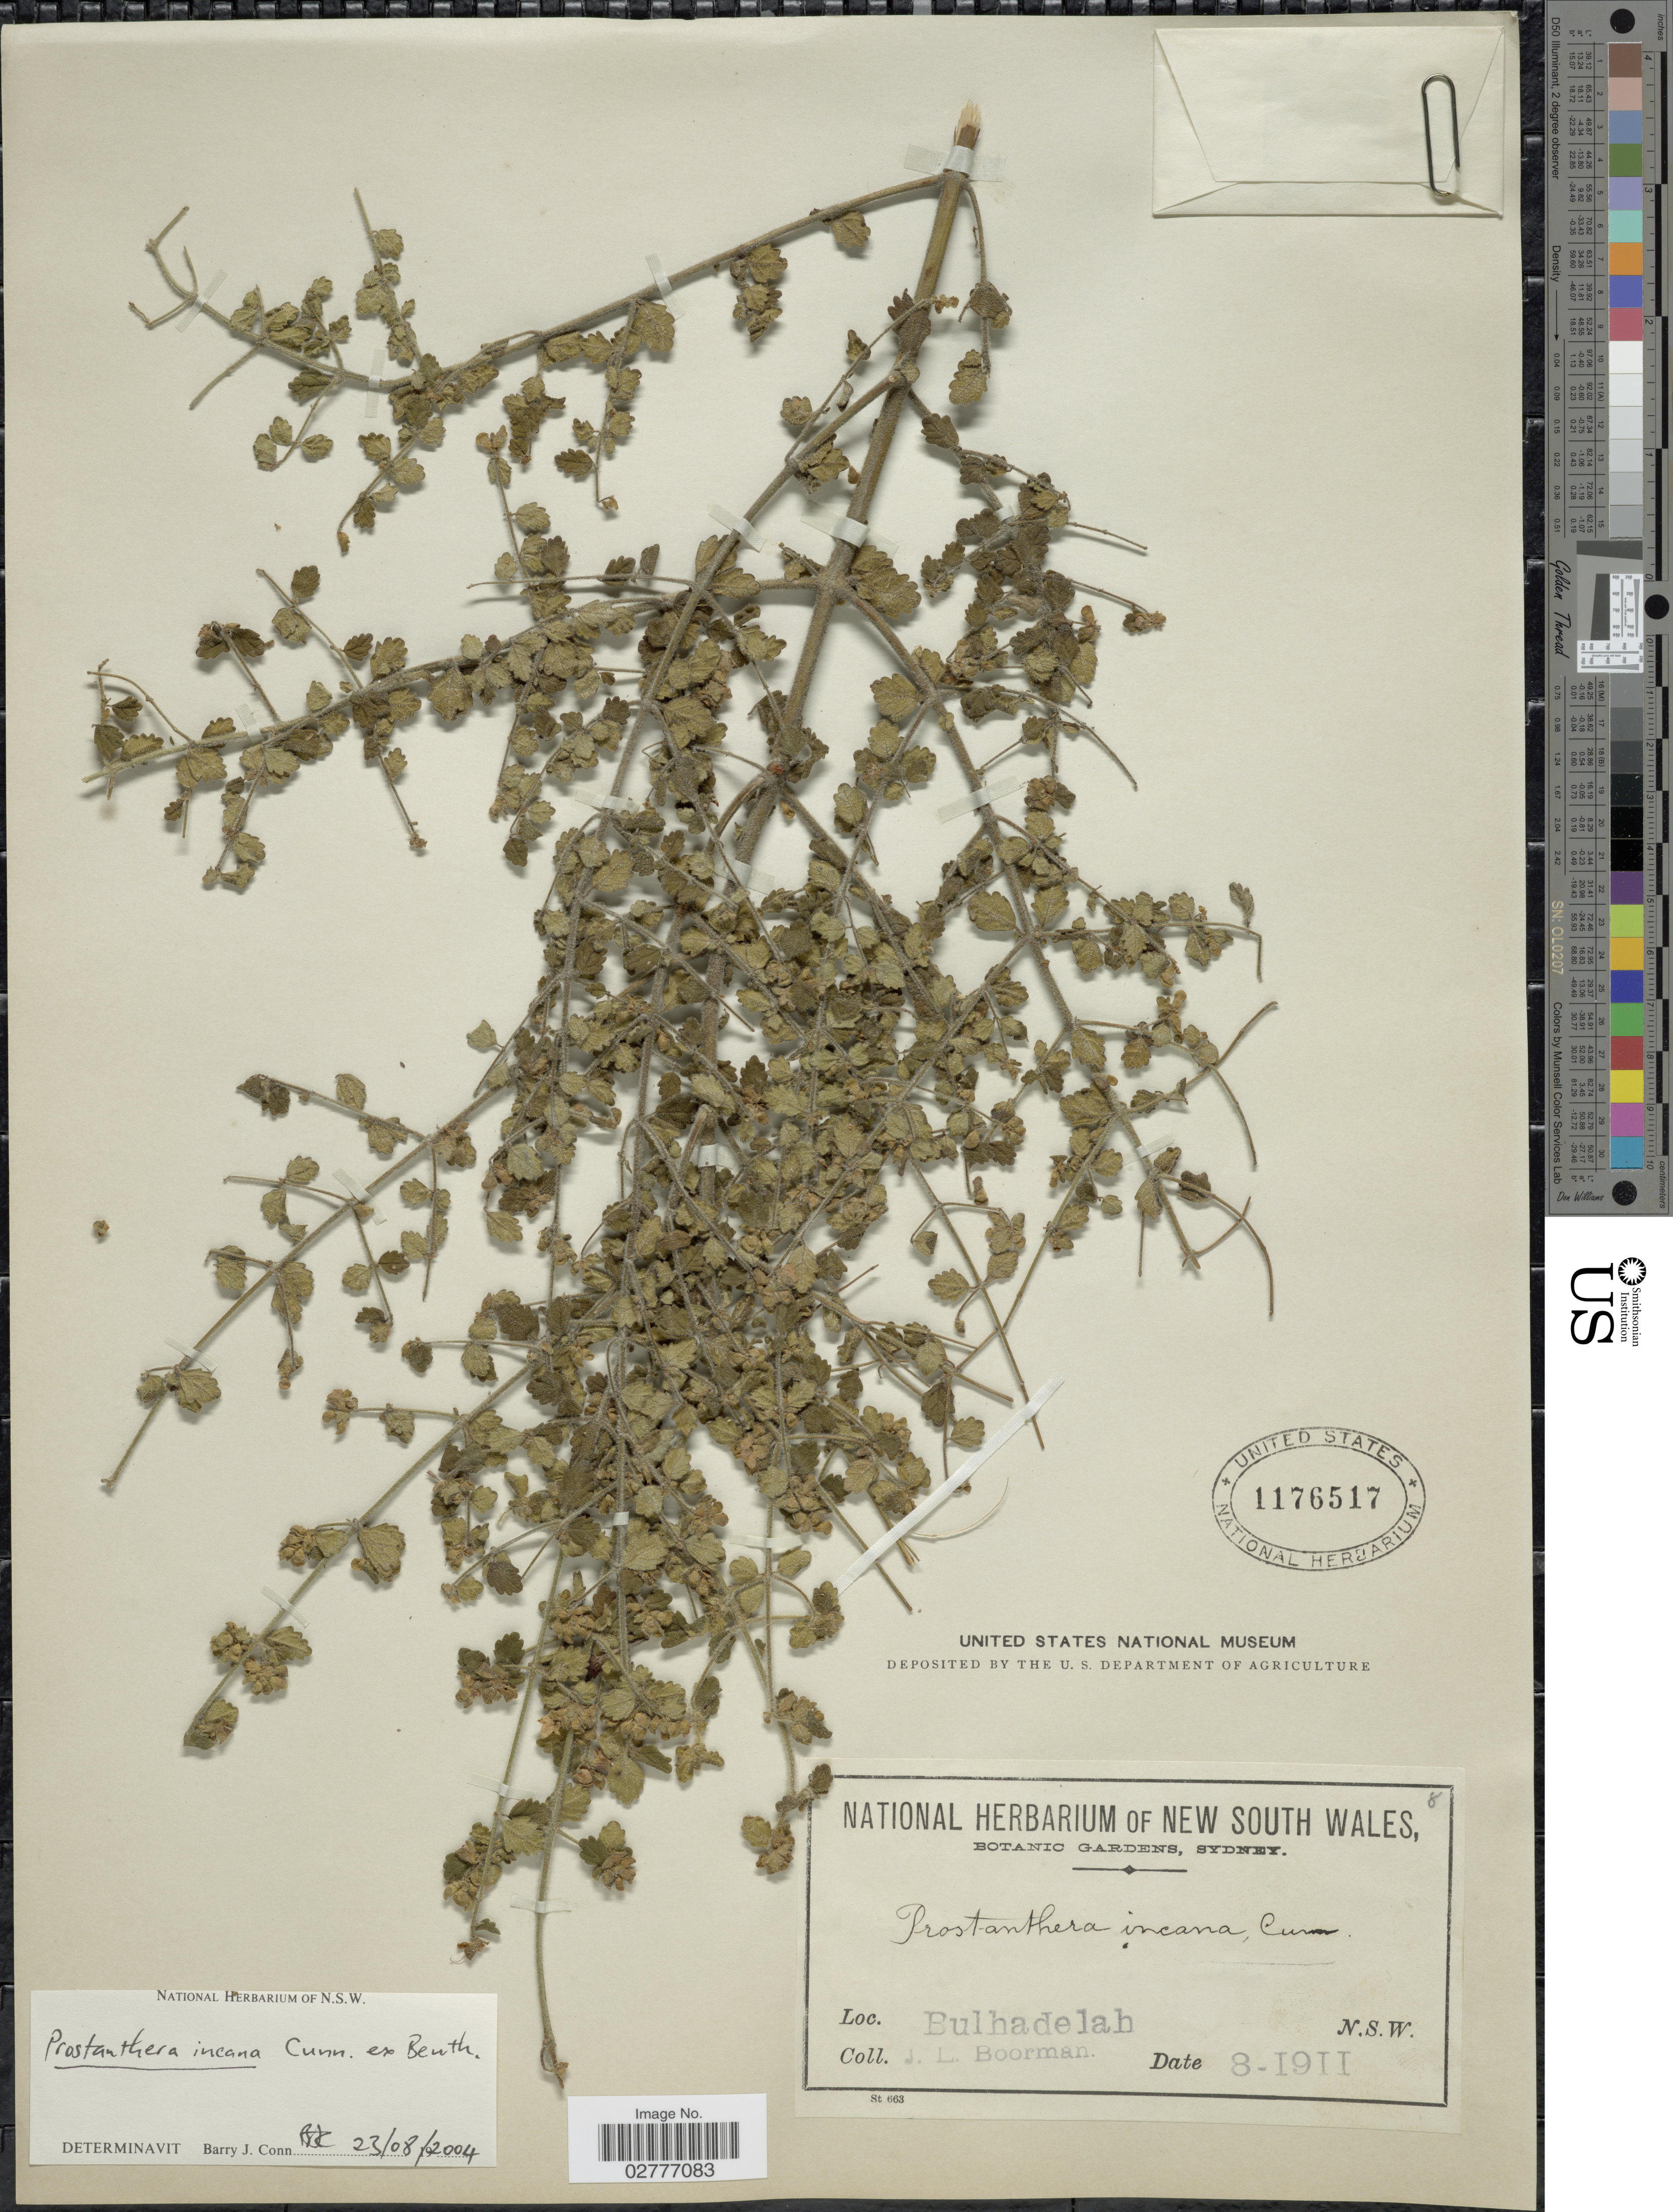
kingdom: Plantae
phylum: Tracheophyta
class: Magnoliopsida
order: Lamiales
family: Lamiaceae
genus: Prostanthera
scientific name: Prostanthera incana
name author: A. Cunn. ex Benth.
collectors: J. Boorman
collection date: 1911-08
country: Australia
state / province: New South Wales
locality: Bulhadelah. N.S.W.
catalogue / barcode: US 1176517